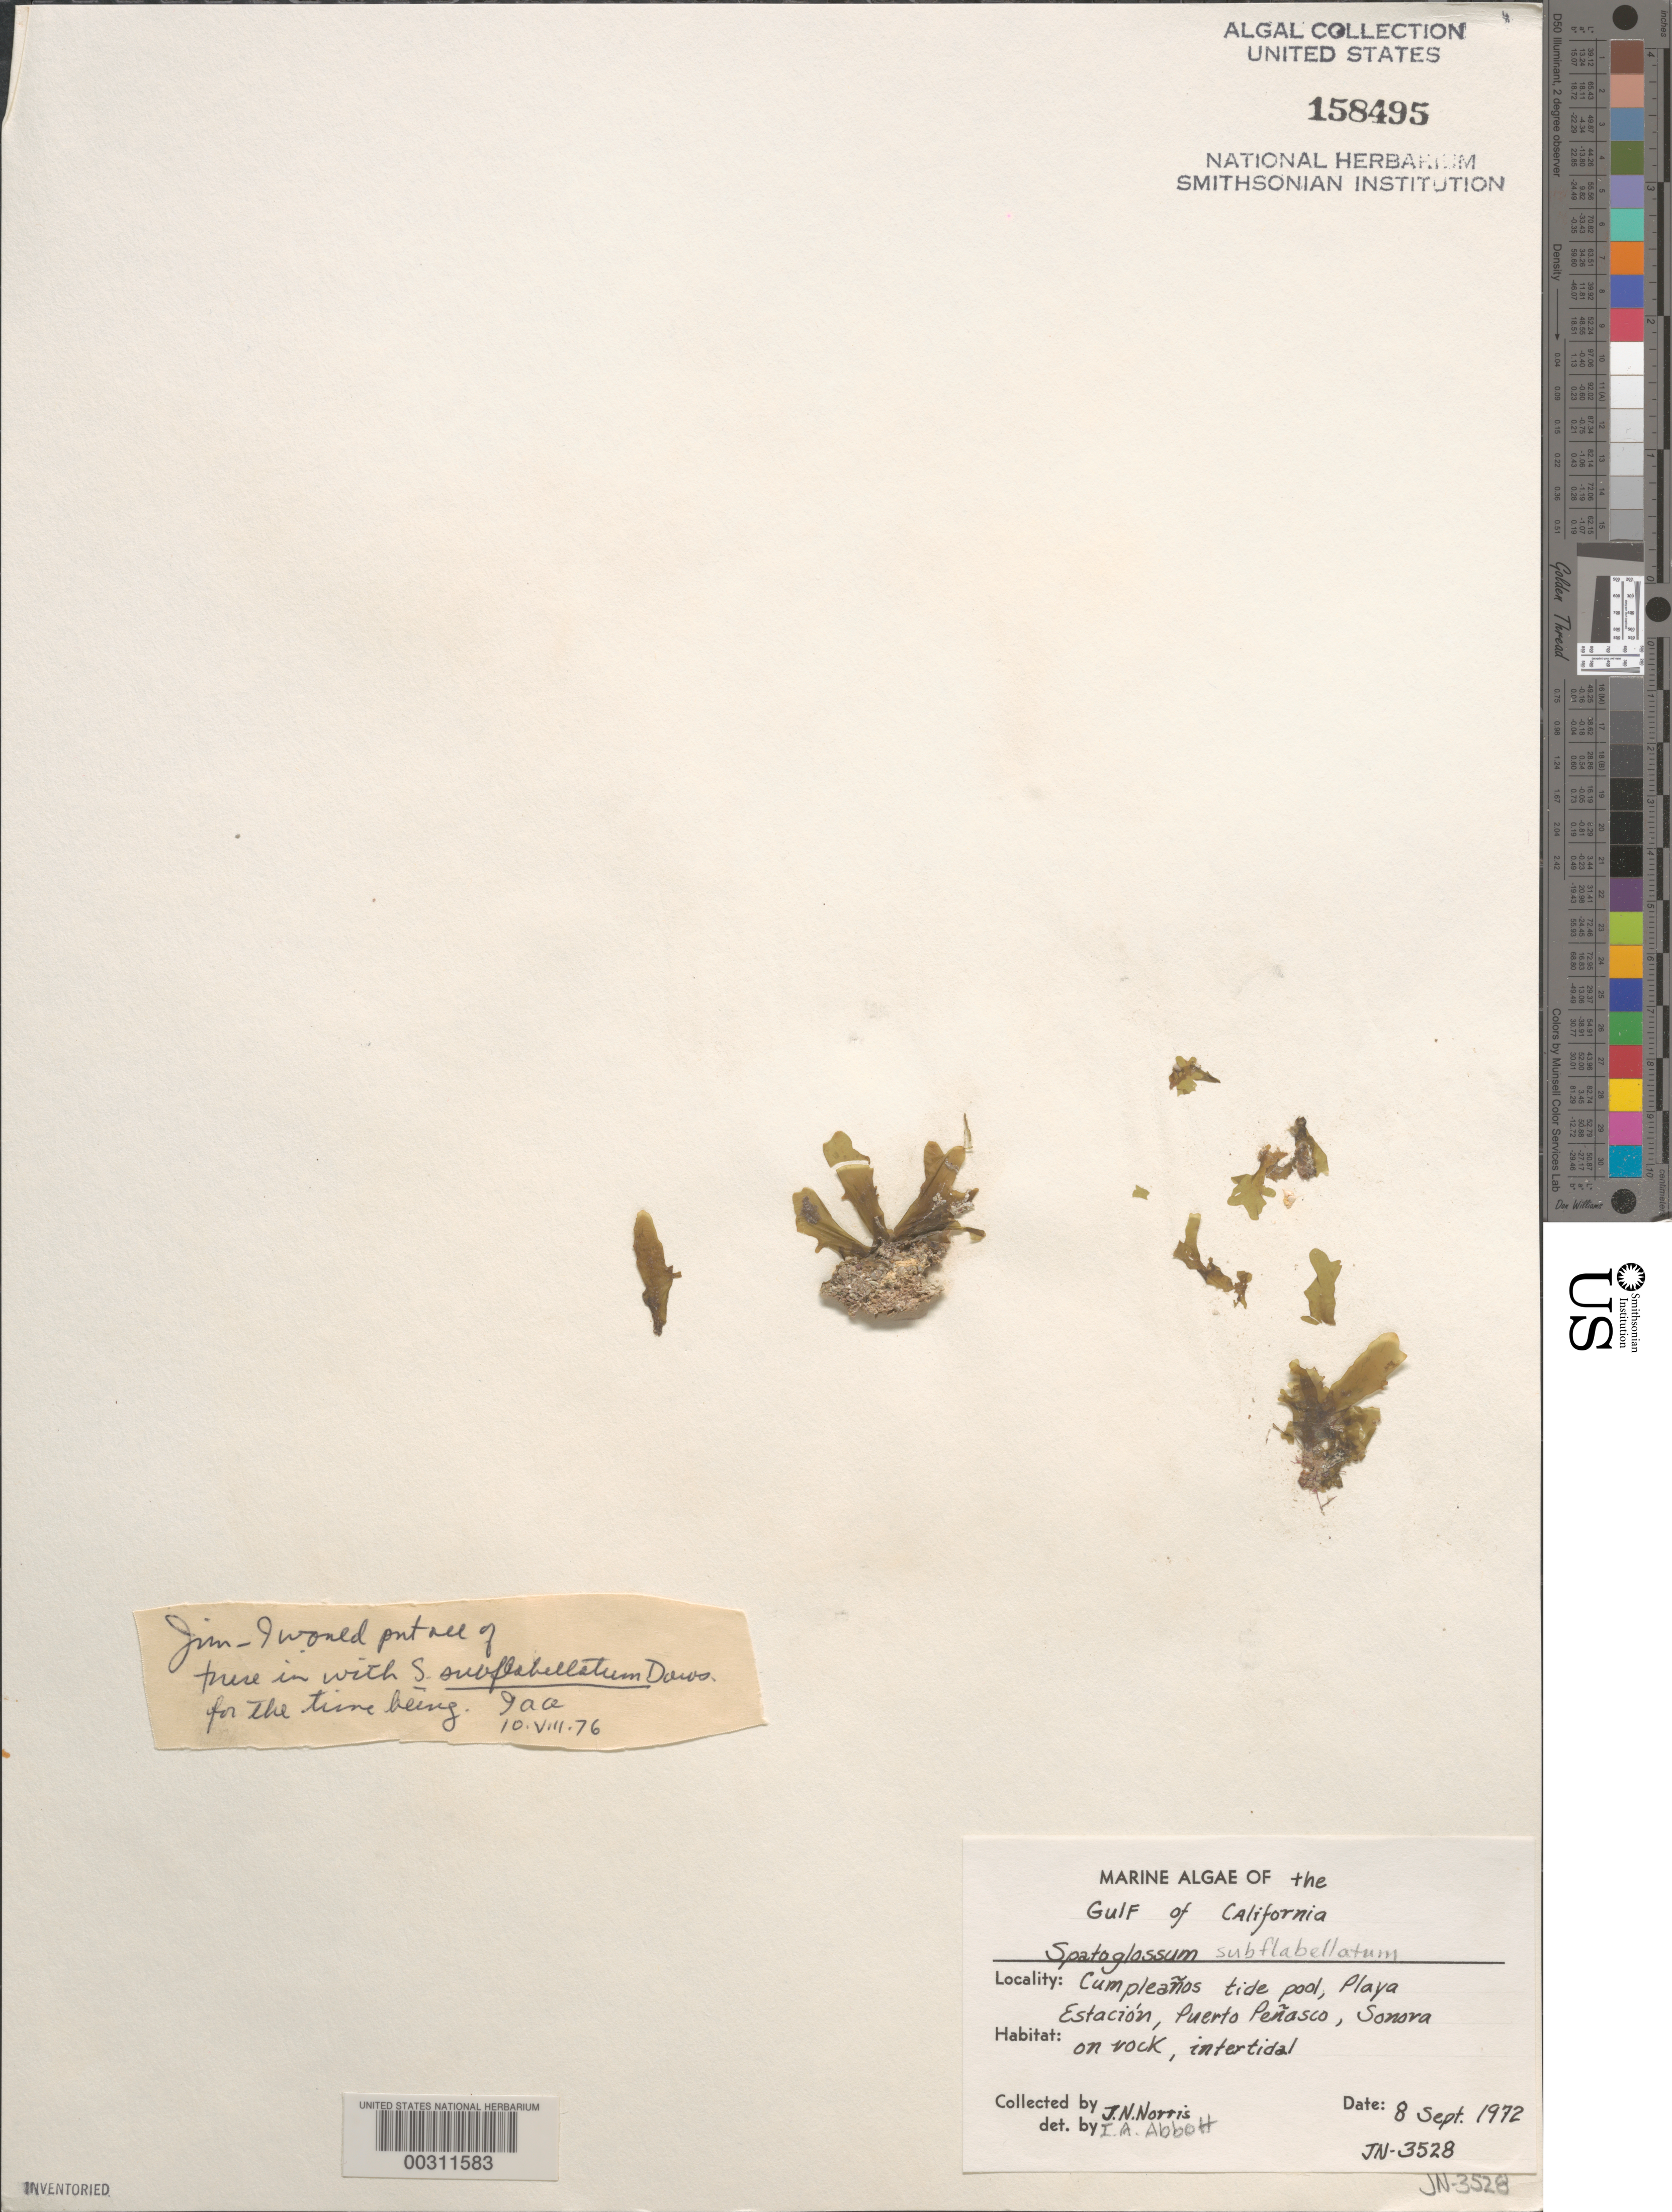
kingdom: Chromista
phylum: Ochrophyta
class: Phaeophyceae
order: Dictyotales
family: Dictyotaceae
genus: Spatoglossum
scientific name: Spatoglossum subflabellatum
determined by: Abbott, Isabella A.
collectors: J. N. Norris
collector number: JN-3528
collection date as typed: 08 Sep 1972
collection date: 1972-09-08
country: Mexico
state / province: Sonora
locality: Playa Estacion, Puerto Penasco, Cumpleanos tide pool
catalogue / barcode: US 158495